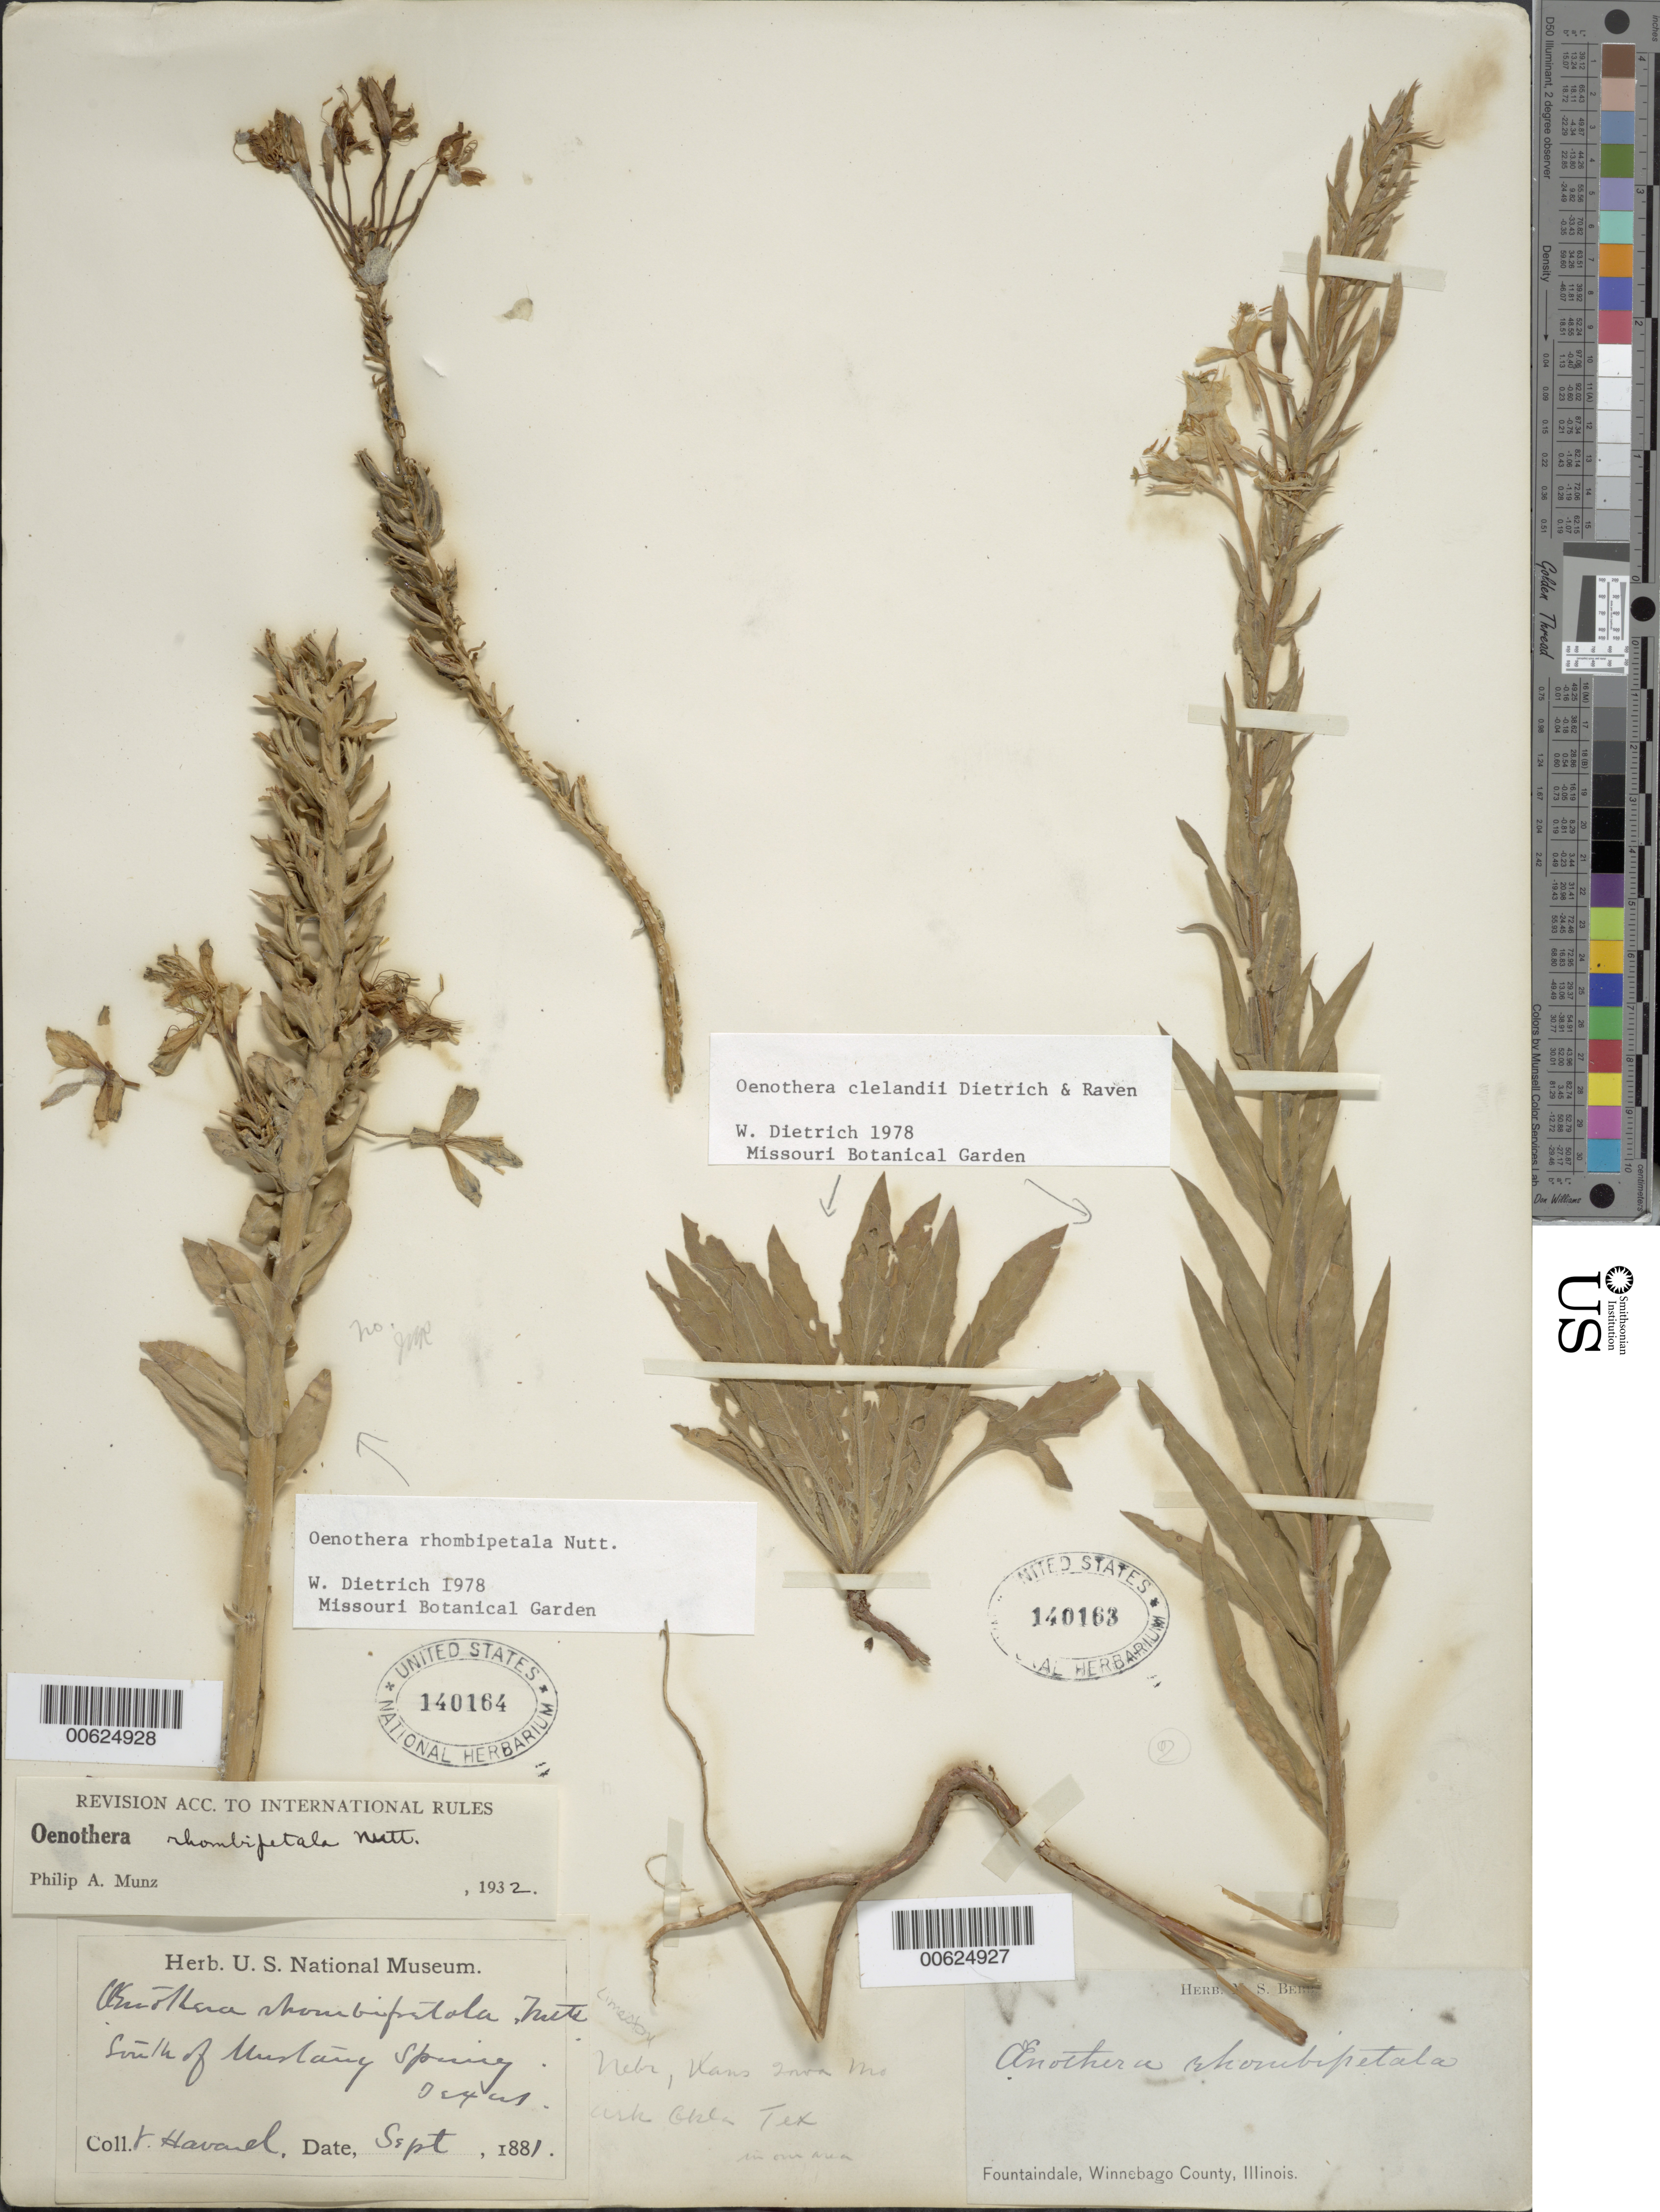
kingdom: Plantae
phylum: Tracheophyta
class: Magnoliopsida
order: Myrtales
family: Onagraceae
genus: Oenothera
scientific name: Oenothera rhombipetala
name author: Nutt. ex Torr & A. Gray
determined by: Dietrich, W.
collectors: V. Havard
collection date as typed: Sep 1881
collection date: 1881-09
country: United States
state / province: Texas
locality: S of Mustang Spring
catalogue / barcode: US 140164